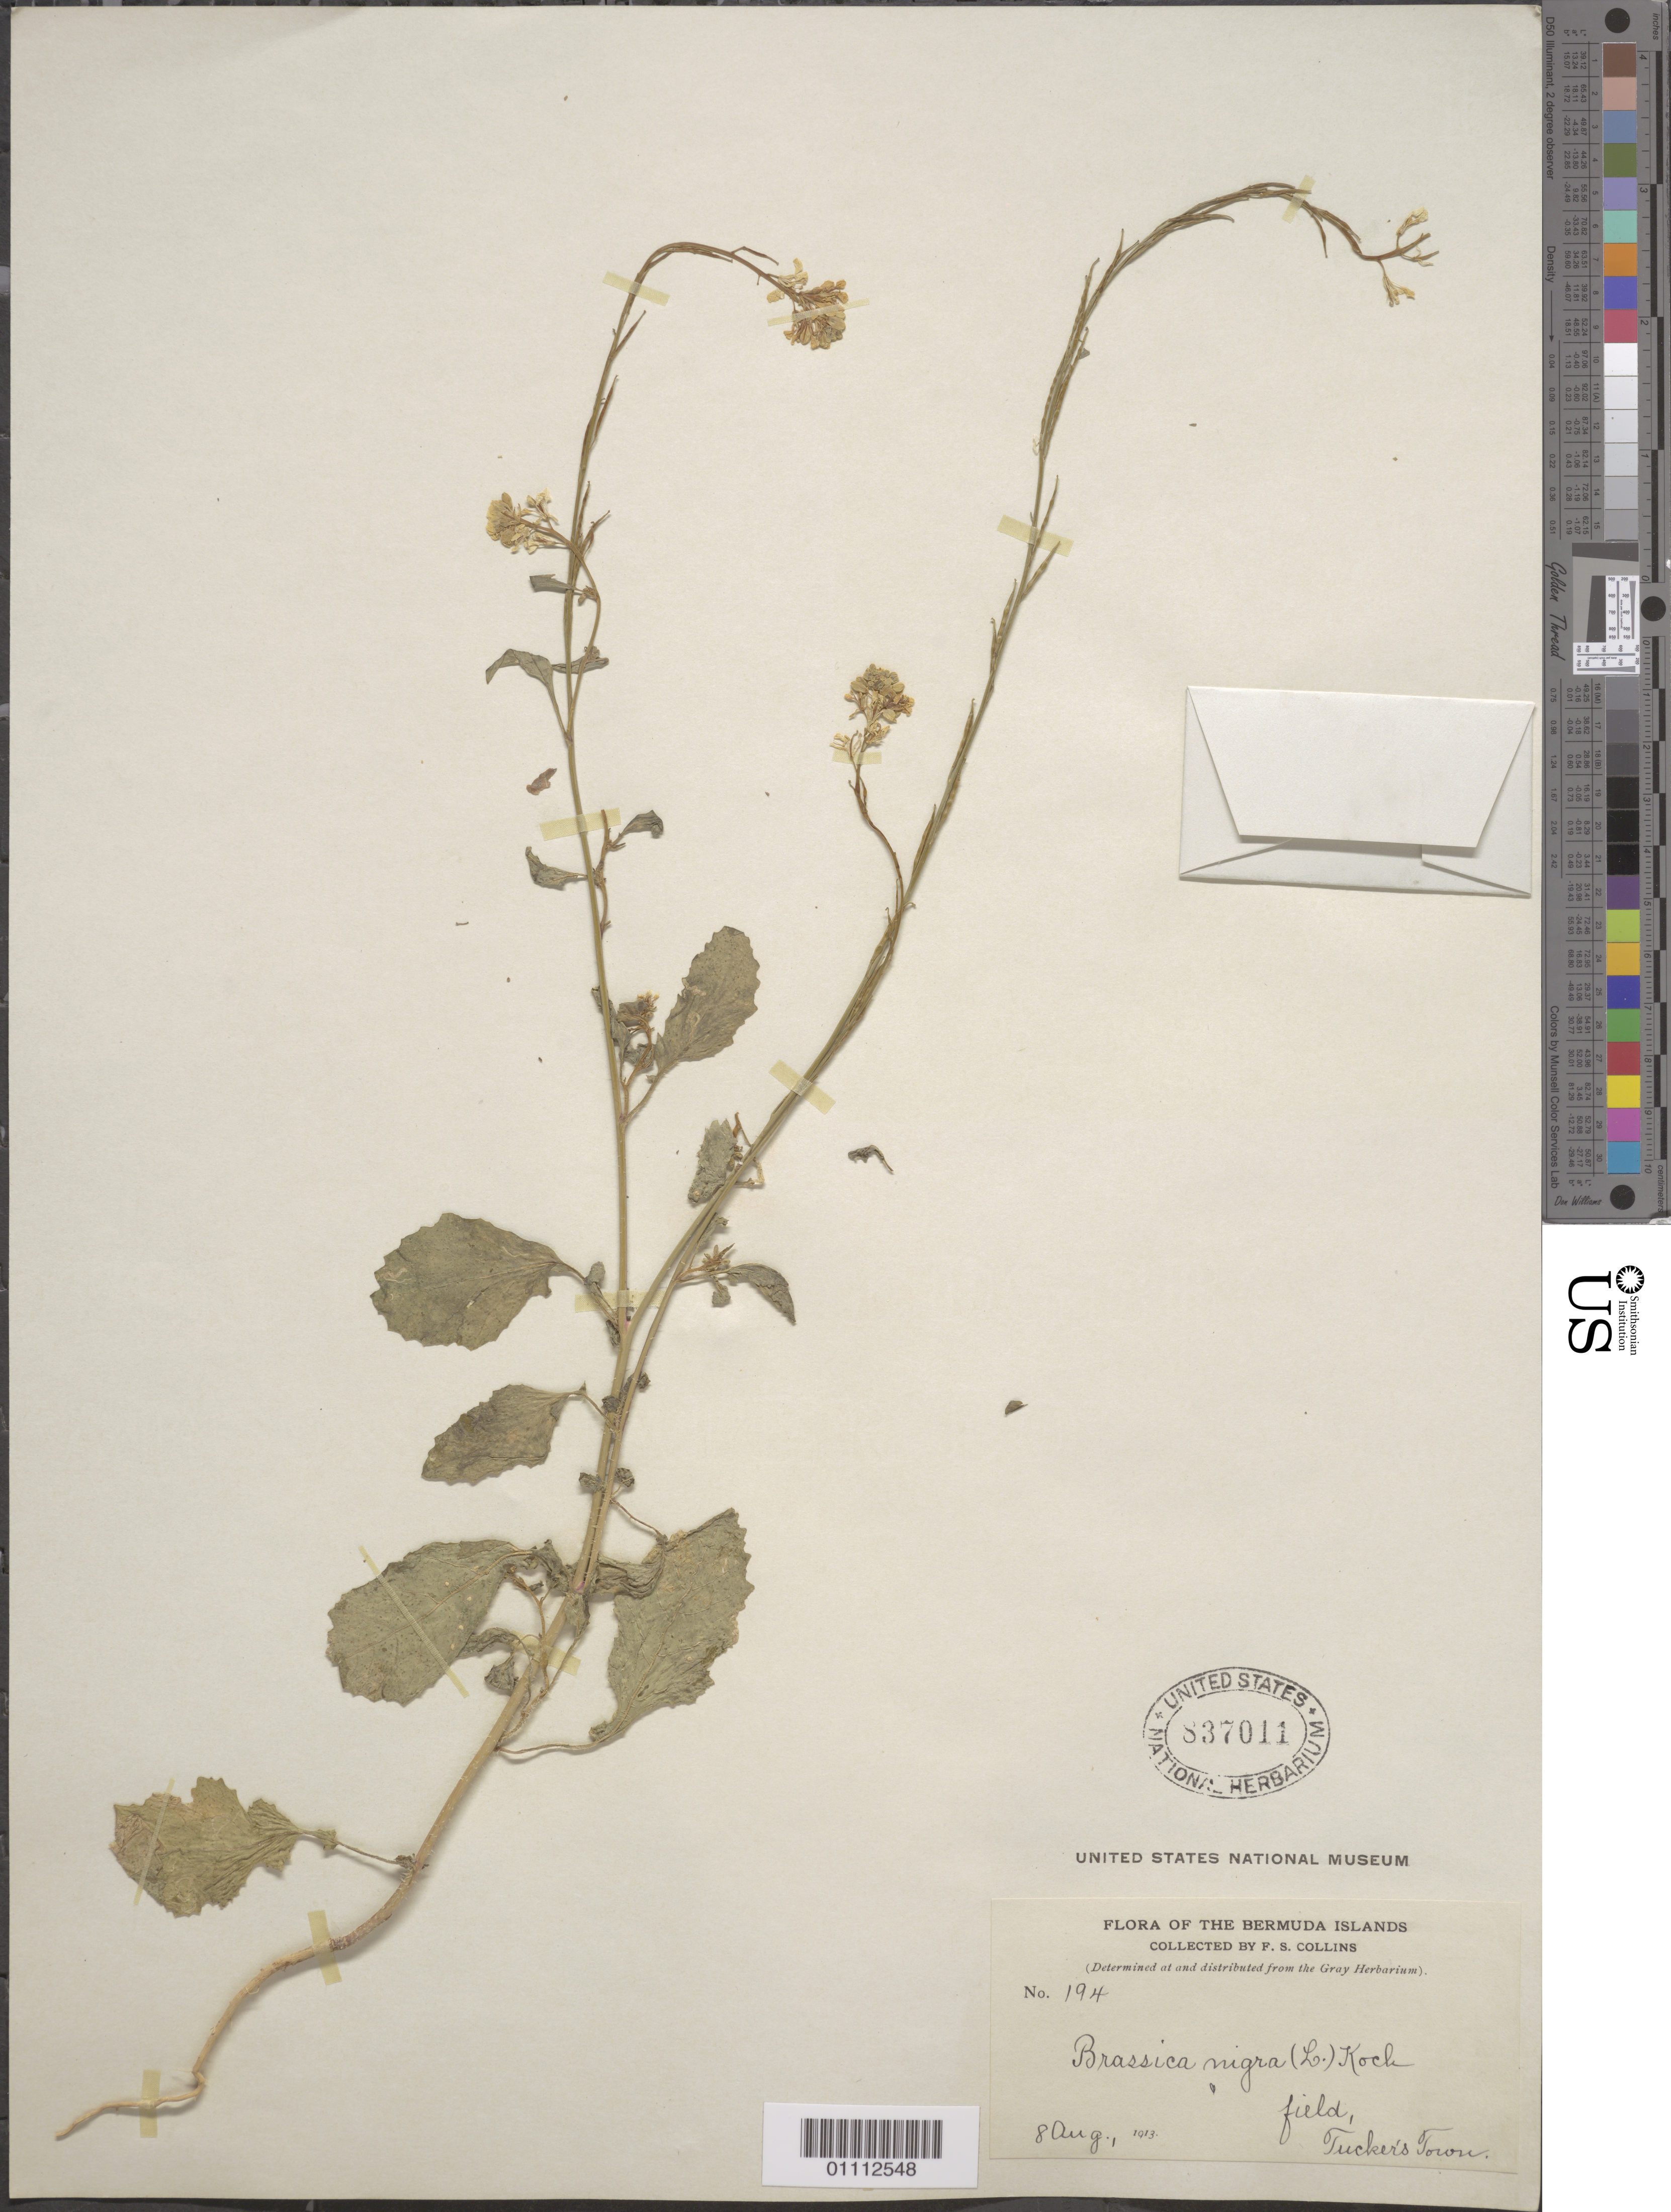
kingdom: Plantae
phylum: Tracheophyta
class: Magnoliopsida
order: Brassicales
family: Brassicaceae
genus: Brassica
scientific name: Brassica nigra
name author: (L.) W.D.J. Koch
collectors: F. Collins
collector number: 194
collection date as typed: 08 Aug 1913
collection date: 1913-08-08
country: Bermuda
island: Bermuda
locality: Field, Tuckeris town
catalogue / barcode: US 837011